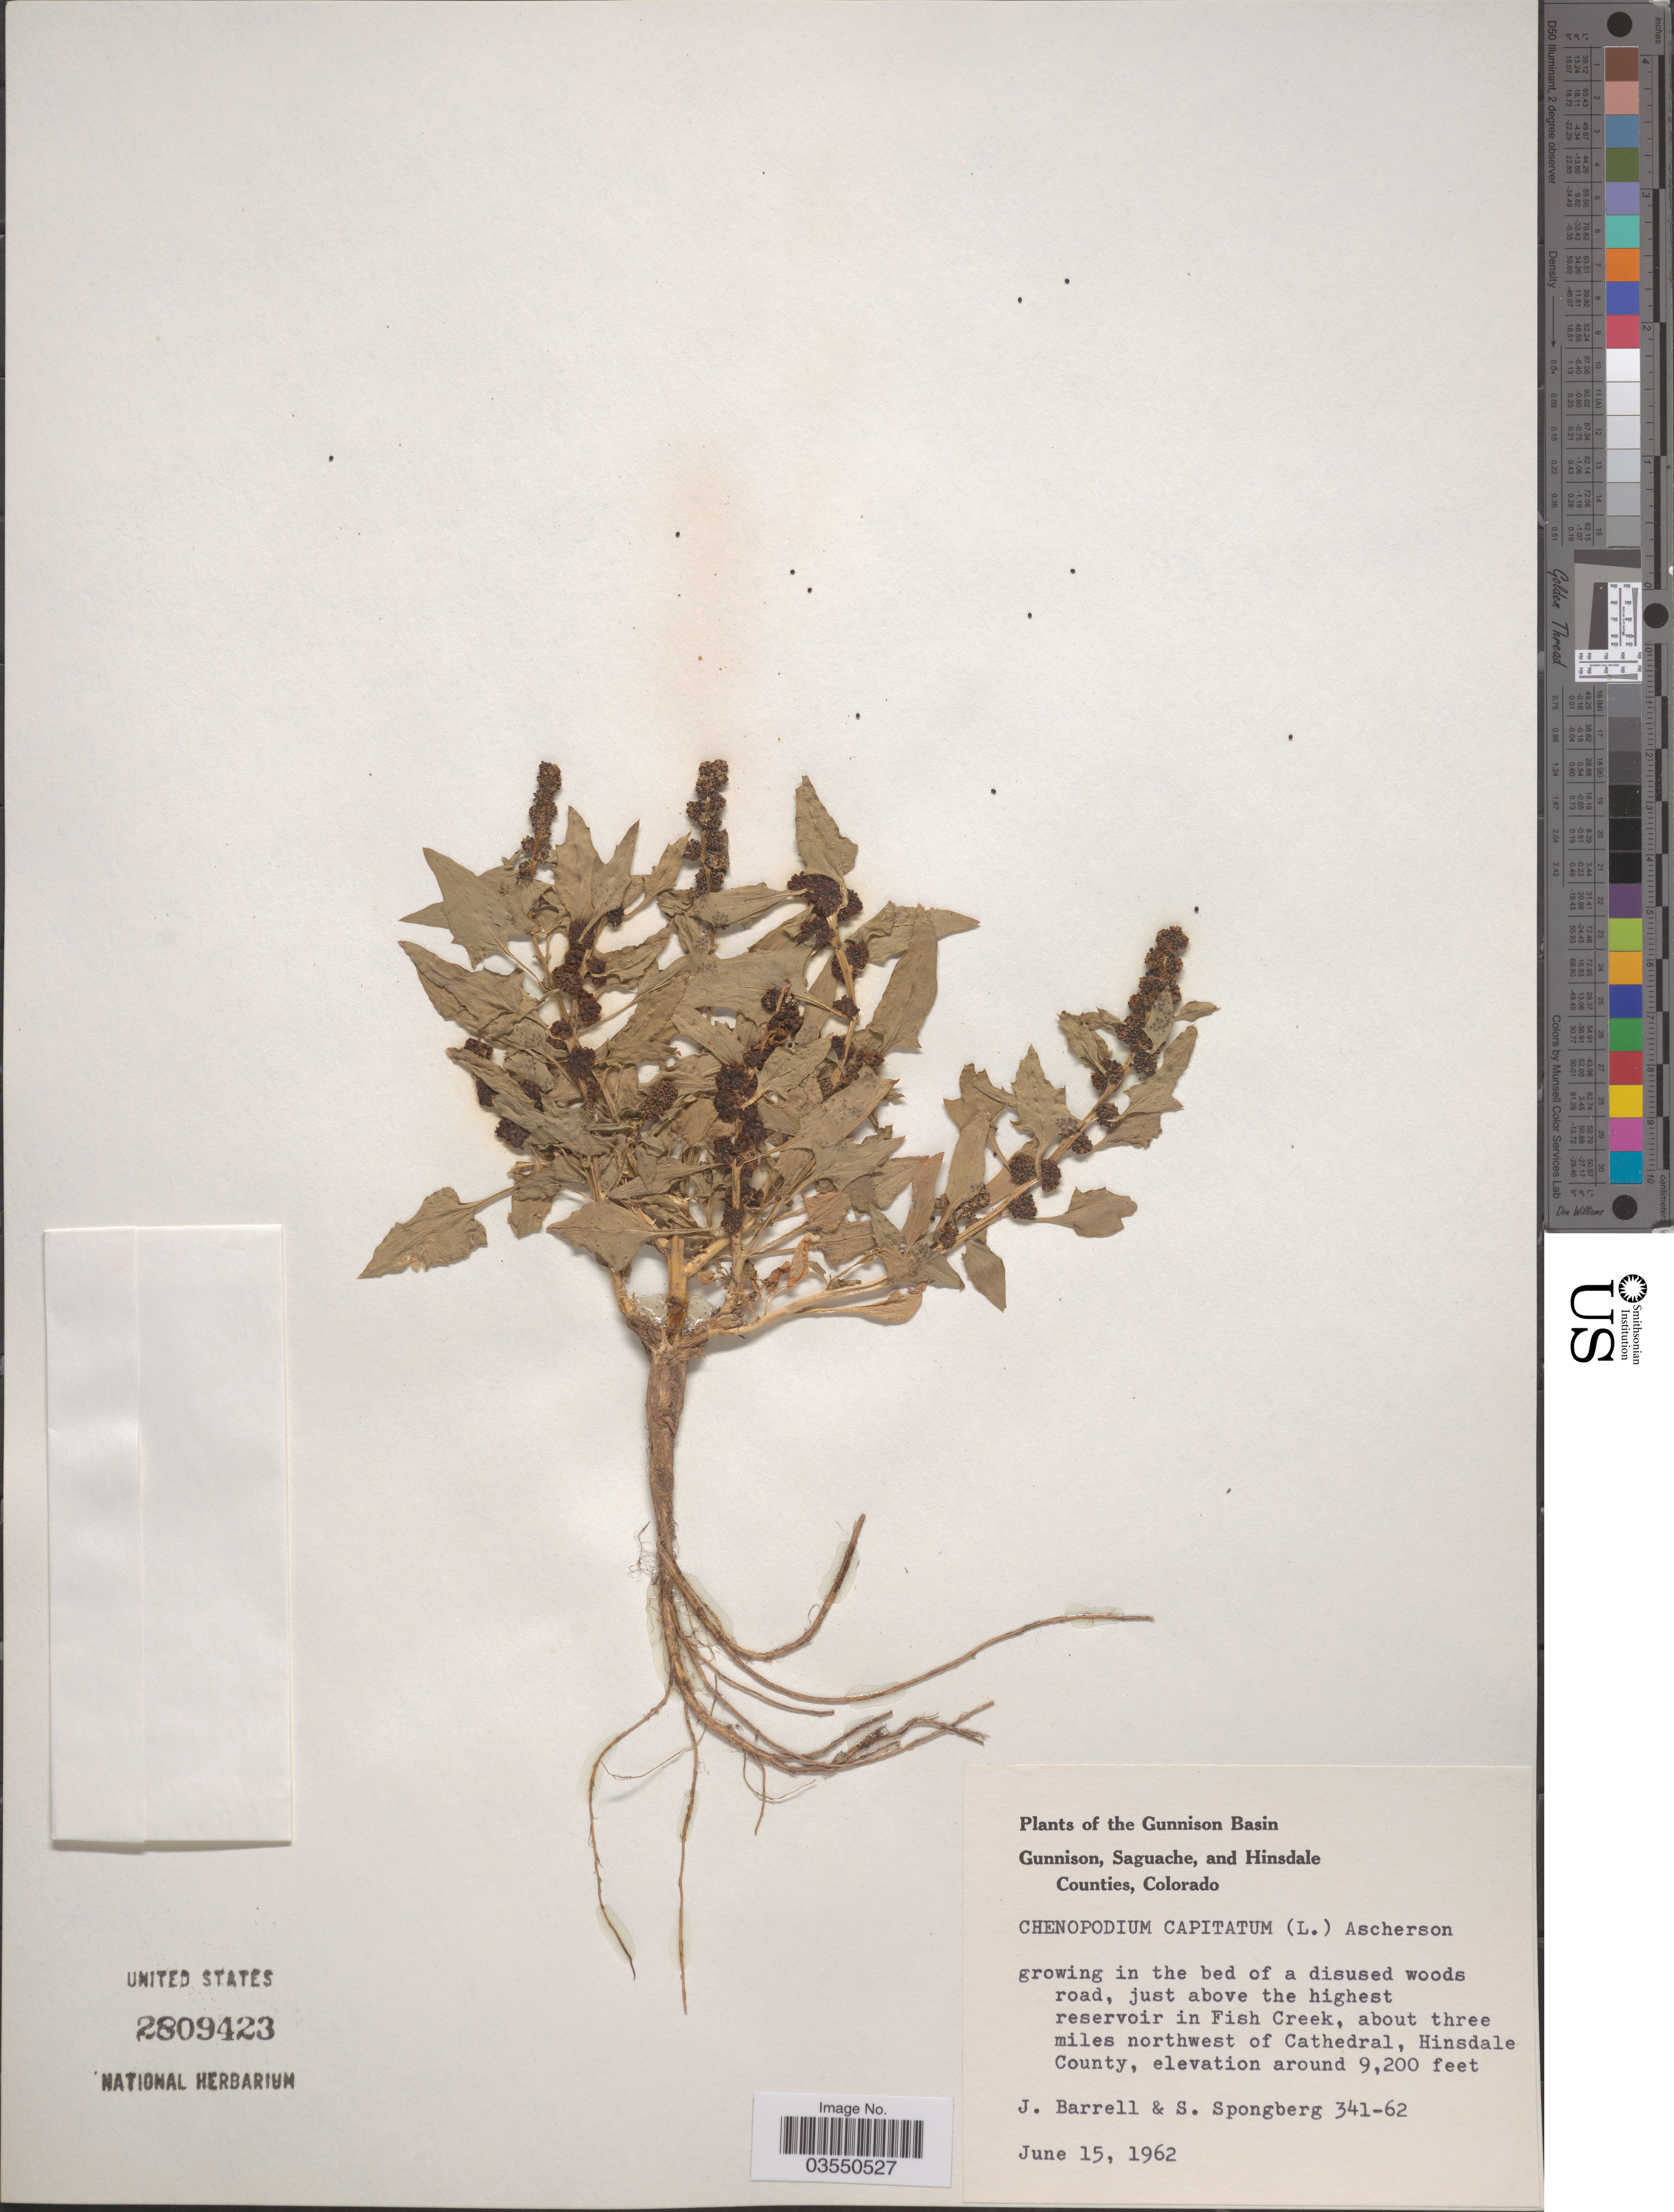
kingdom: Plantae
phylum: Tracheophyta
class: Magnoliopsida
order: Caryophyllales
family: Amaranthaceae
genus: Blitum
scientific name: Blitum capitatum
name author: L.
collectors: J. Barrell & S. A.Spongberg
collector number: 341-62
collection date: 1962-06-15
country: United States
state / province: Colorado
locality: The Gunnison Basin. Reservoir in Fish Creek, about three miles northwest of Cathedral, Hinsdale County.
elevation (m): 2804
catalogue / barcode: US 2809423